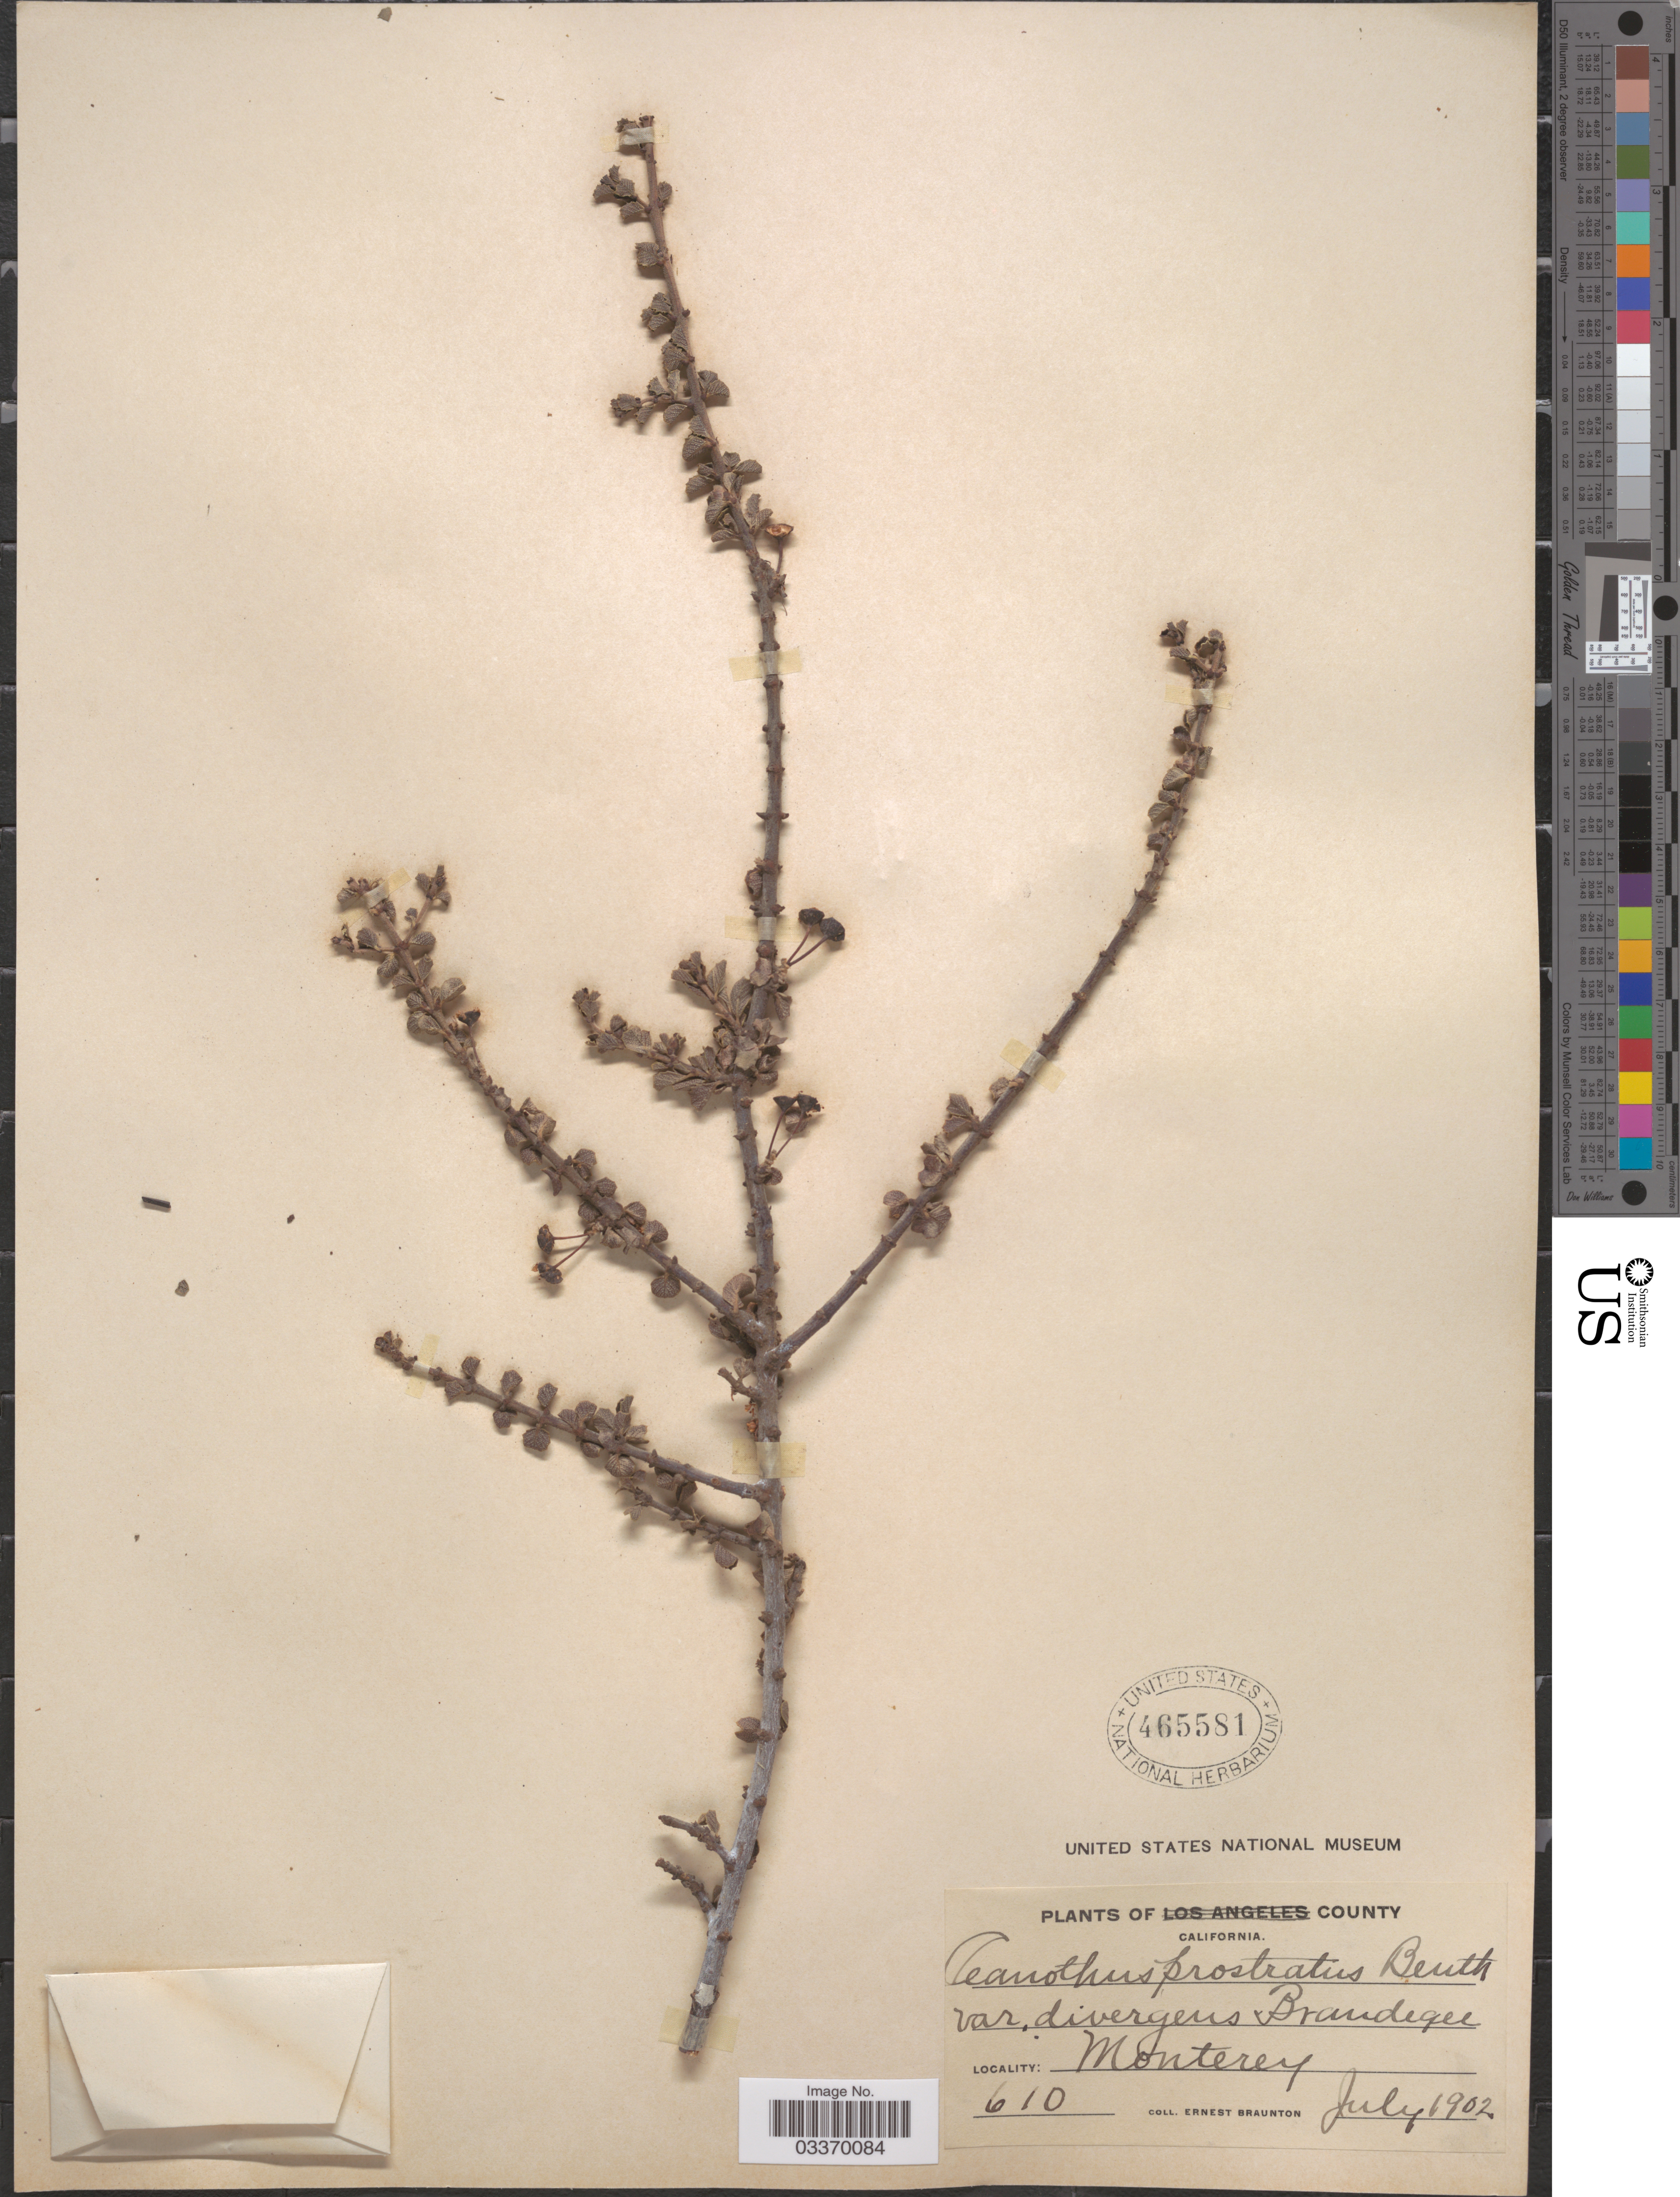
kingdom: Plantae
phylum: Tracheophyta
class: Magnoliopsida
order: Rosales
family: Rhamnaceae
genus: Ceanothus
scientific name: Ceanothus prostratus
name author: Benth.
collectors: E. Braunton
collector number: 610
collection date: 1902-07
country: United States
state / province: California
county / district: Monterey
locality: Monterey.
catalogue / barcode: US 465581